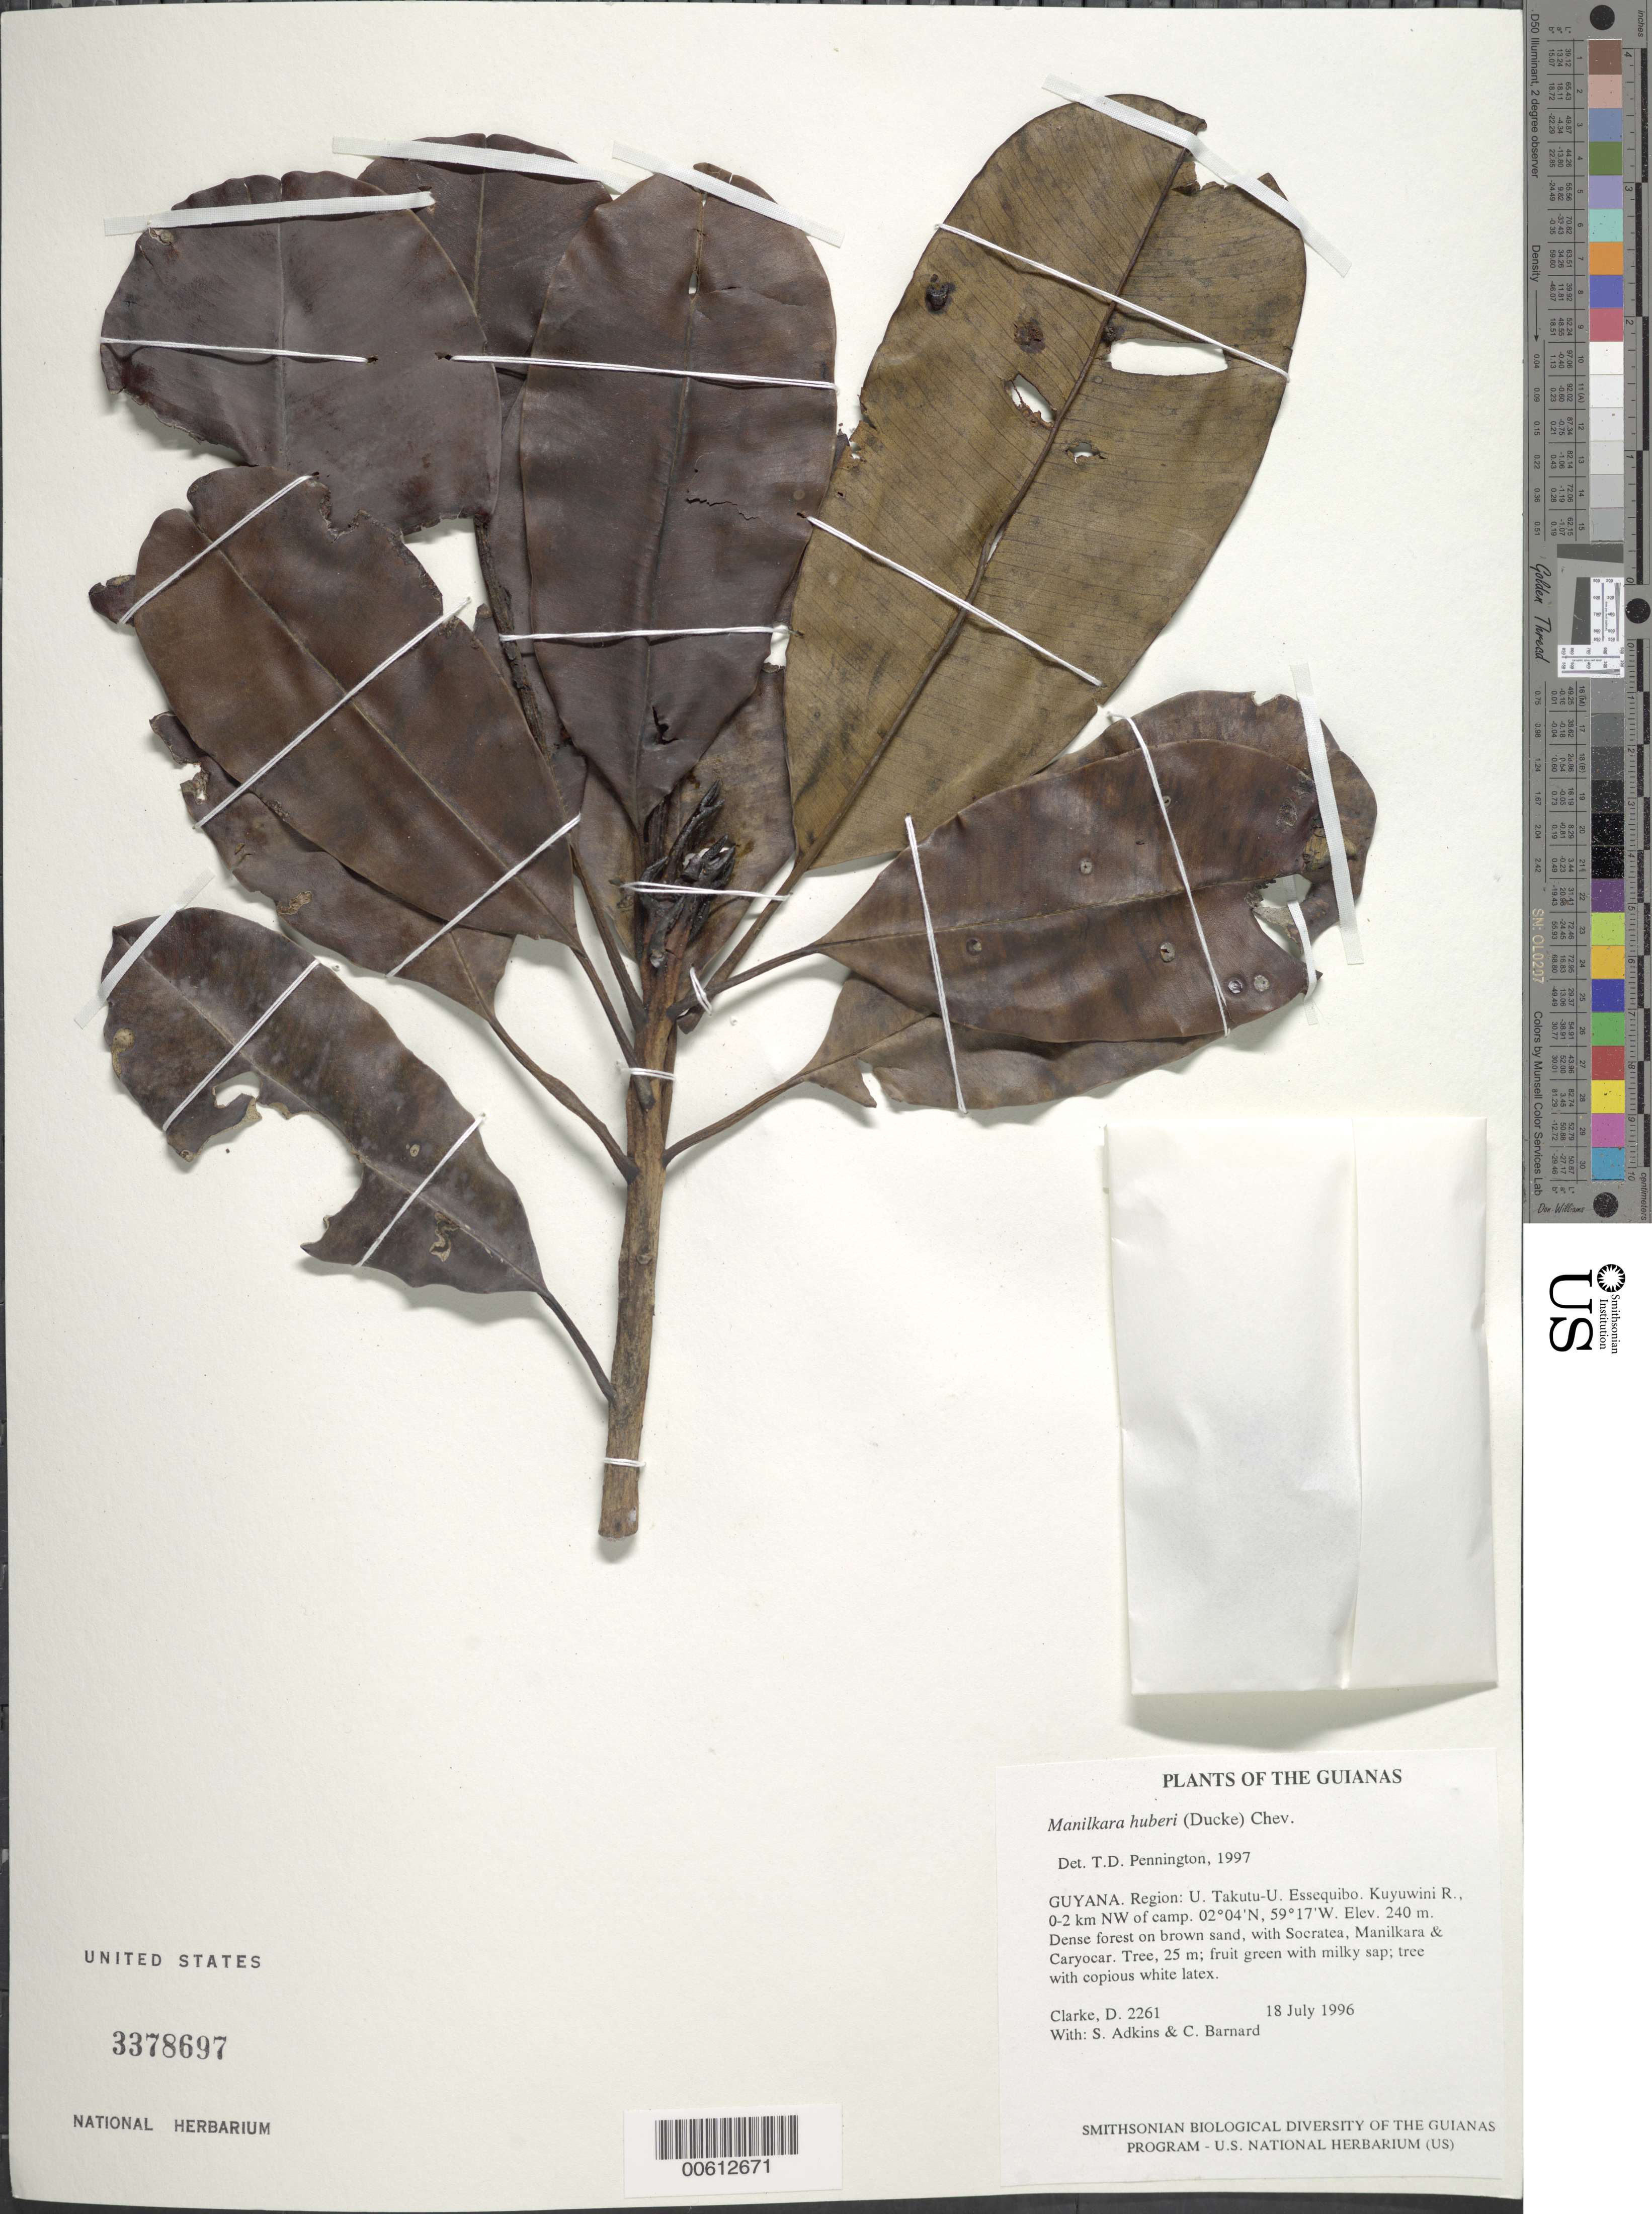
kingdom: Plantae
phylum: Tracheophyta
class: Magnoliopsida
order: Ericales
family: Sapotaceae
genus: Manilkara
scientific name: Manilkara huberi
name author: Standl.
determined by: Pennington, T. D., (K)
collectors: H. D. Clarke, S. Adkins & C. Bernard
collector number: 2261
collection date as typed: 18 July 1996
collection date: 1996-07-18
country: Guyana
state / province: U. Takutu-U. Essequibo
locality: Kuyuwini R., 0-2 km NW of camp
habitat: Dense forest on brown sand, with Socratea, Manilkara & Caryocar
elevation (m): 240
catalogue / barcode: US 3378697